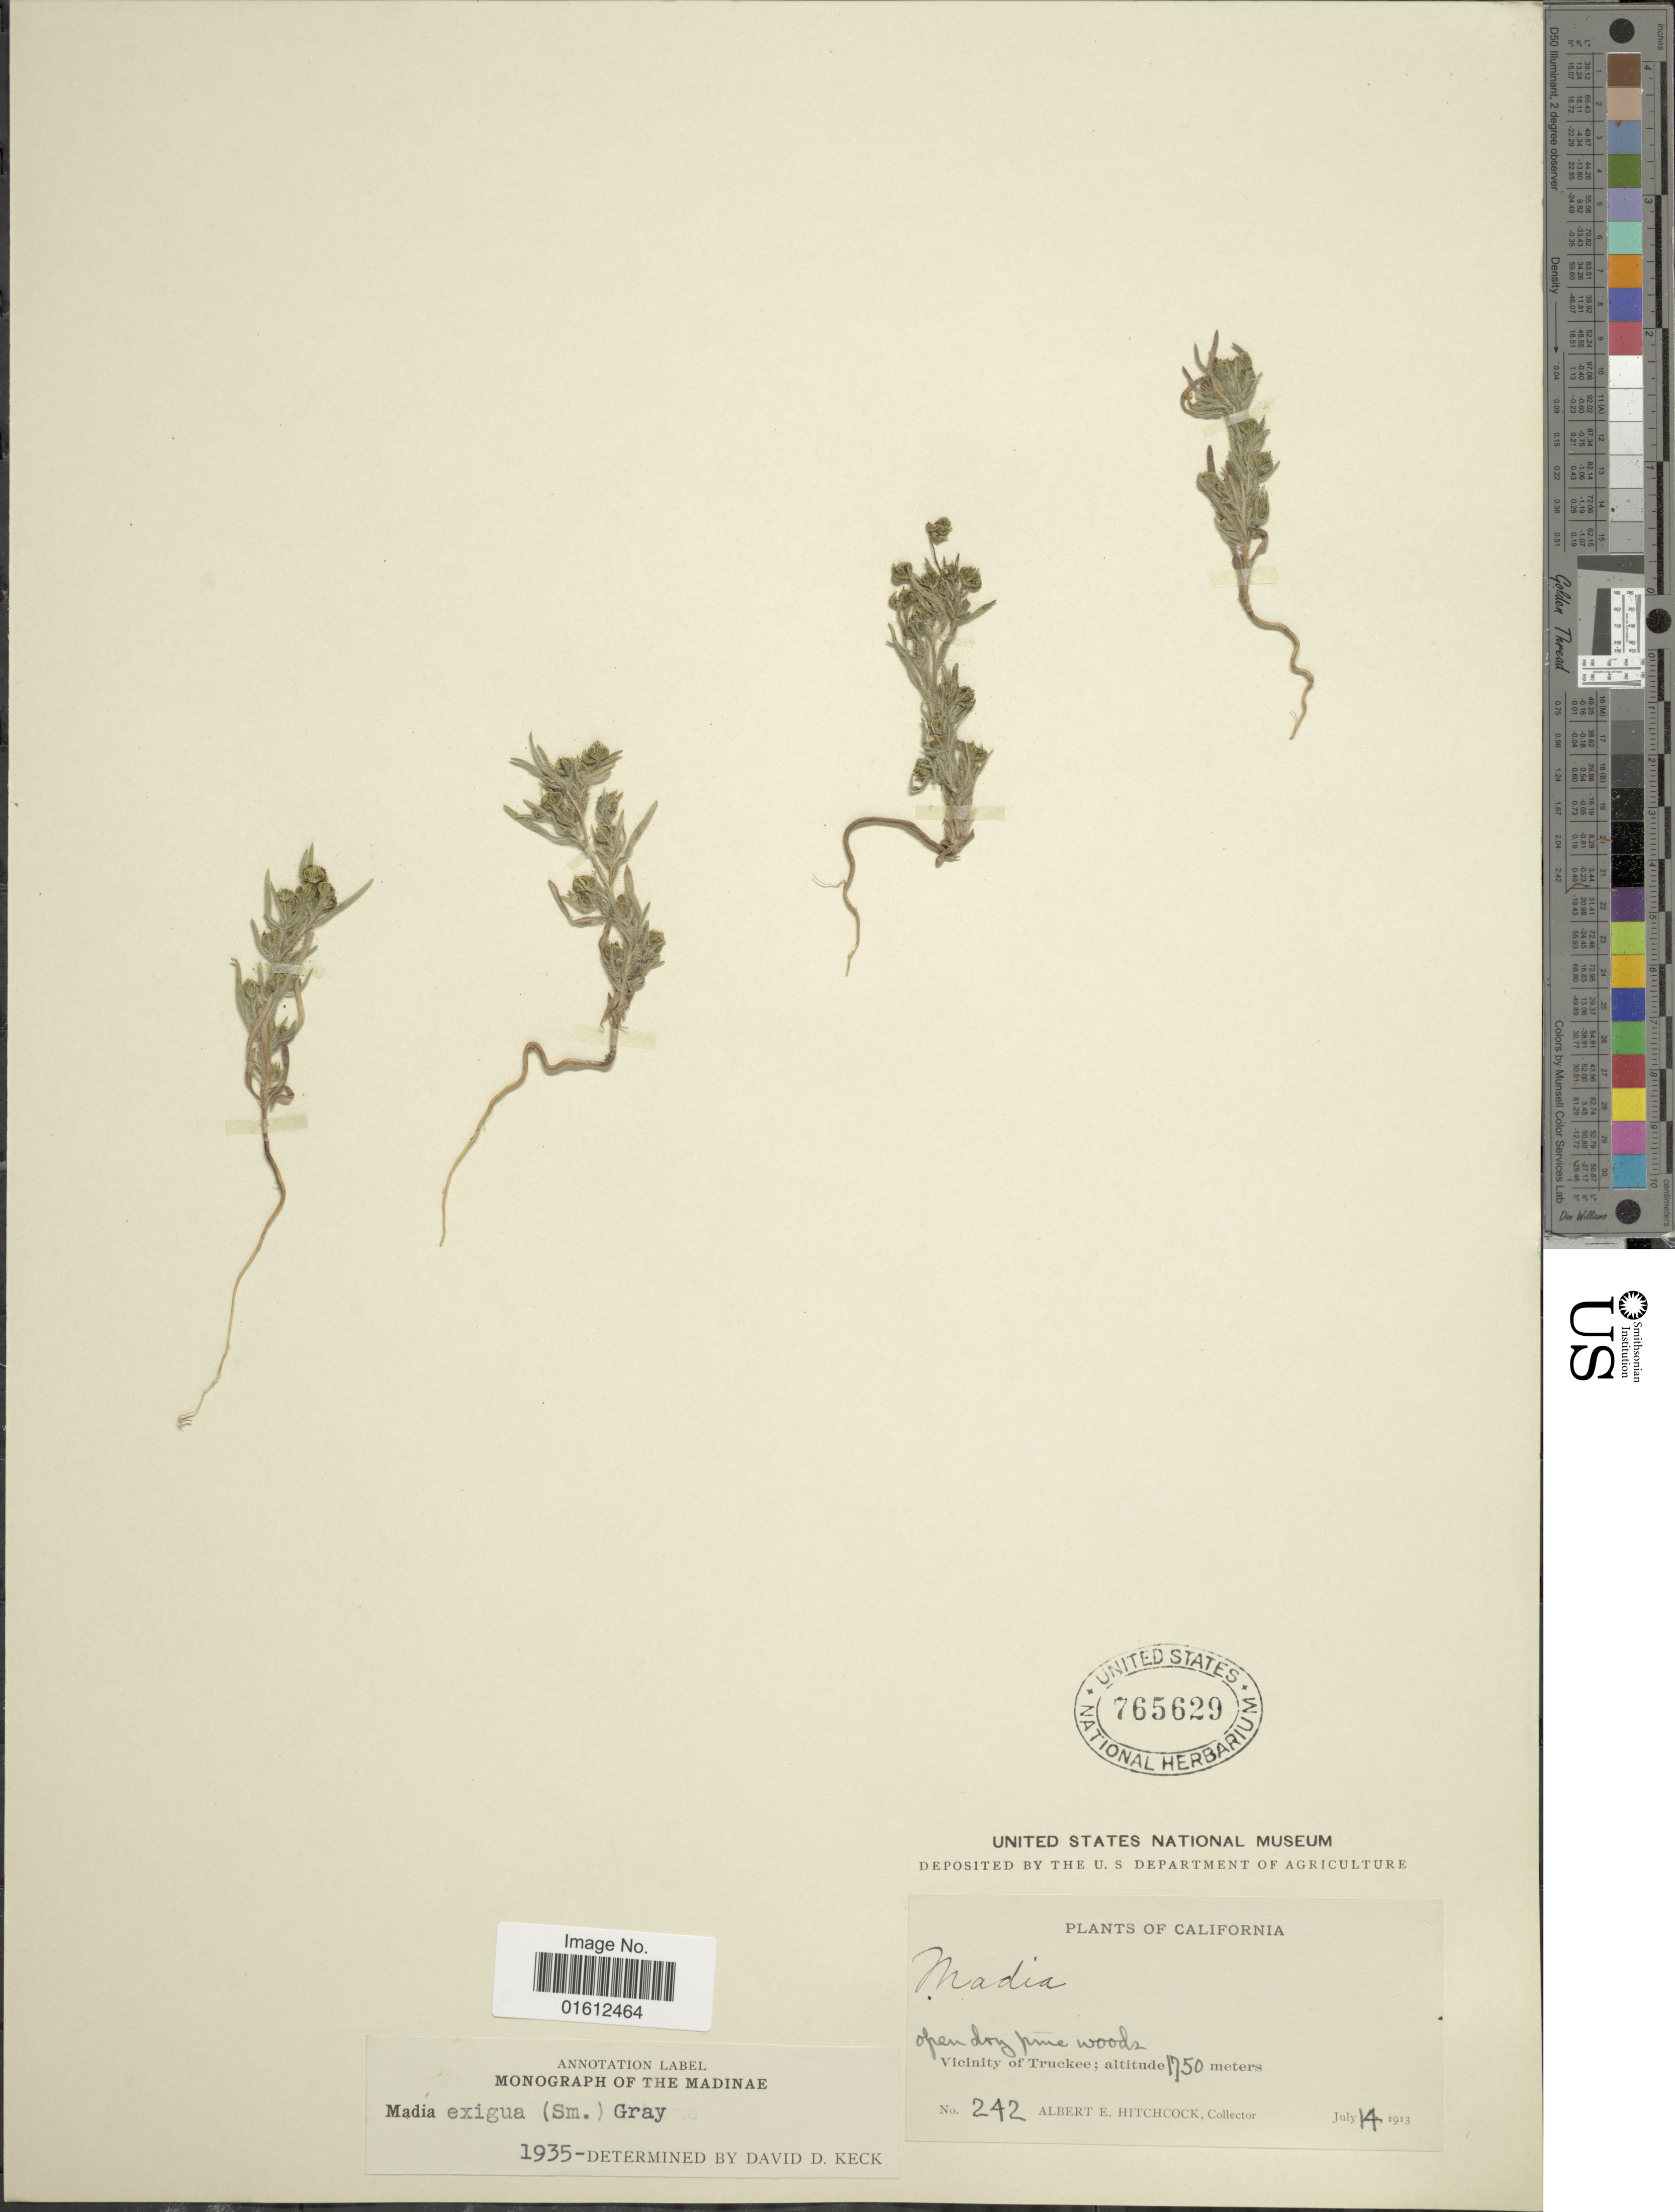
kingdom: Plantae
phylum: Tracheophyta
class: Magnoliopsida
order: Asterales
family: Asteraceae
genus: Madia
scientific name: Madia exigua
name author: (Sm.) A. Gray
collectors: A. Hitchcock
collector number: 242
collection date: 1913-07-14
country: United States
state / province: California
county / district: Nevada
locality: Vicinity of Truckee.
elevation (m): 1750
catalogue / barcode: US 765629